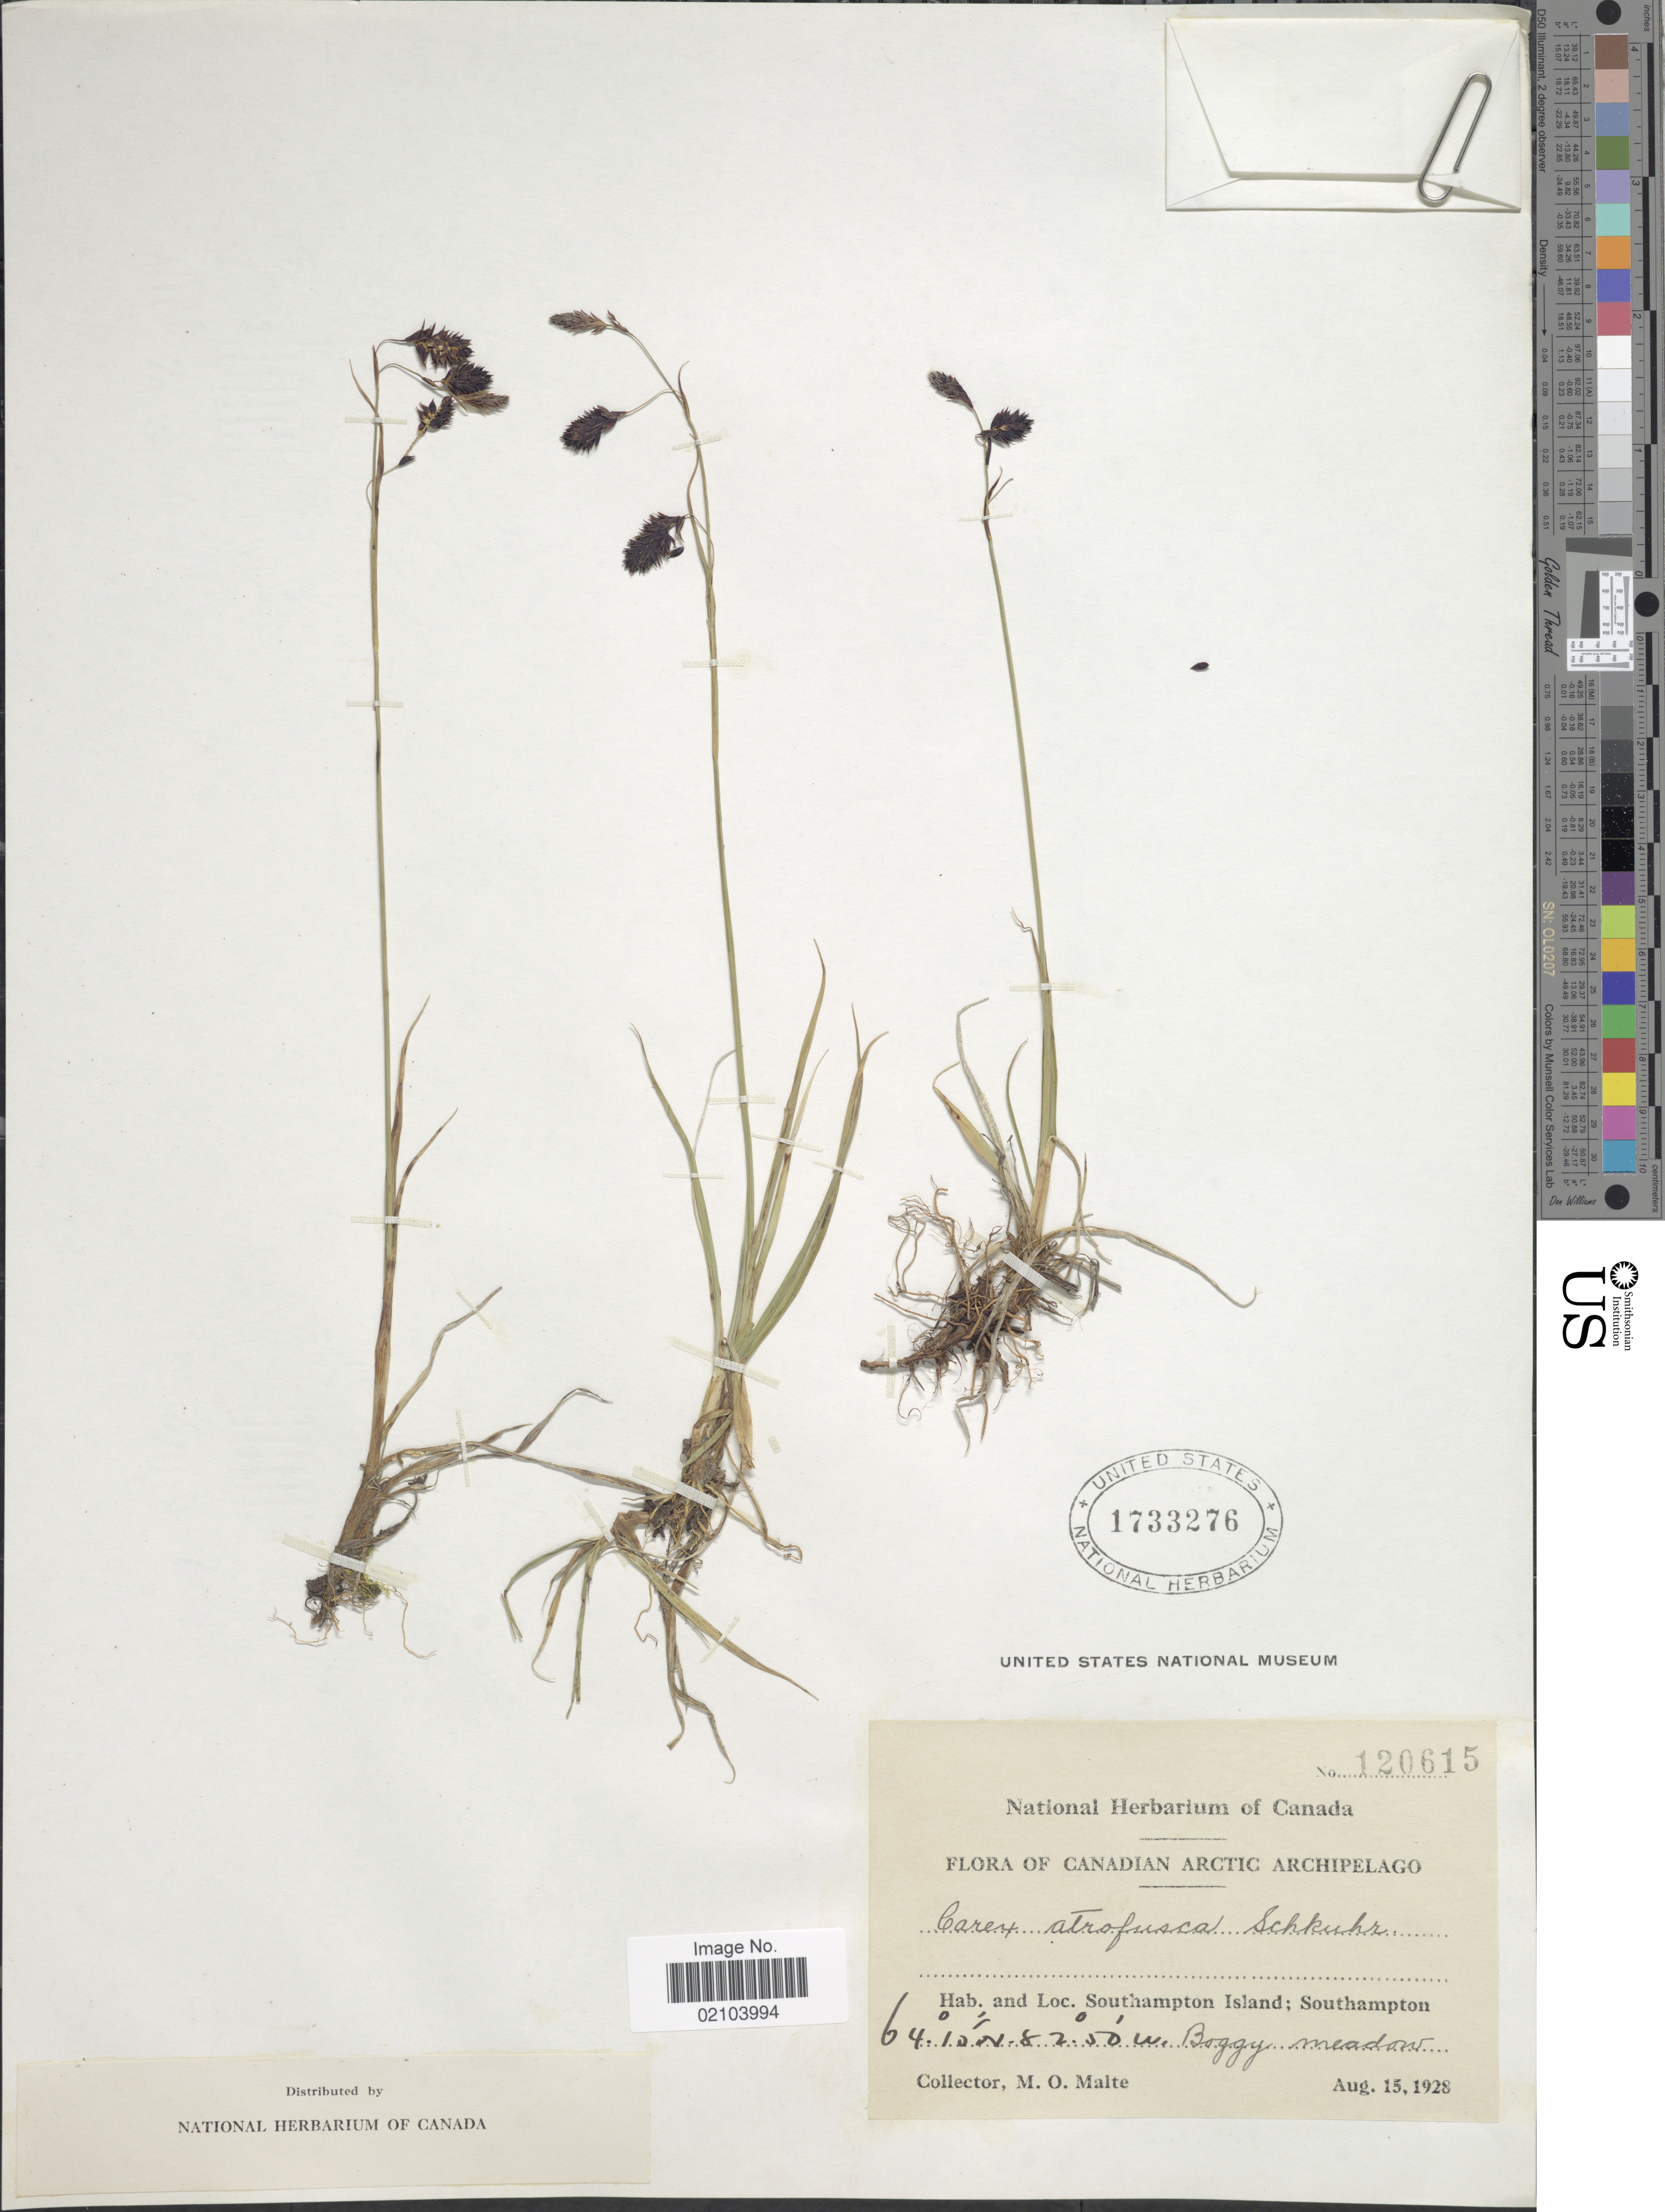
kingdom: Plantae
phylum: Tracheophyta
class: Liliopsida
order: Poales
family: Cyperaceae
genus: Carex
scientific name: Carex atrofusca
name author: Schkuhr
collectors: M. O. Malte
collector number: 120615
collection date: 1928-08-15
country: Canada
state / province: Nunavut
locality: Canadian Arctic Archipelago. Southampton Island; Southampton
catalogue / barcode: US 1733276